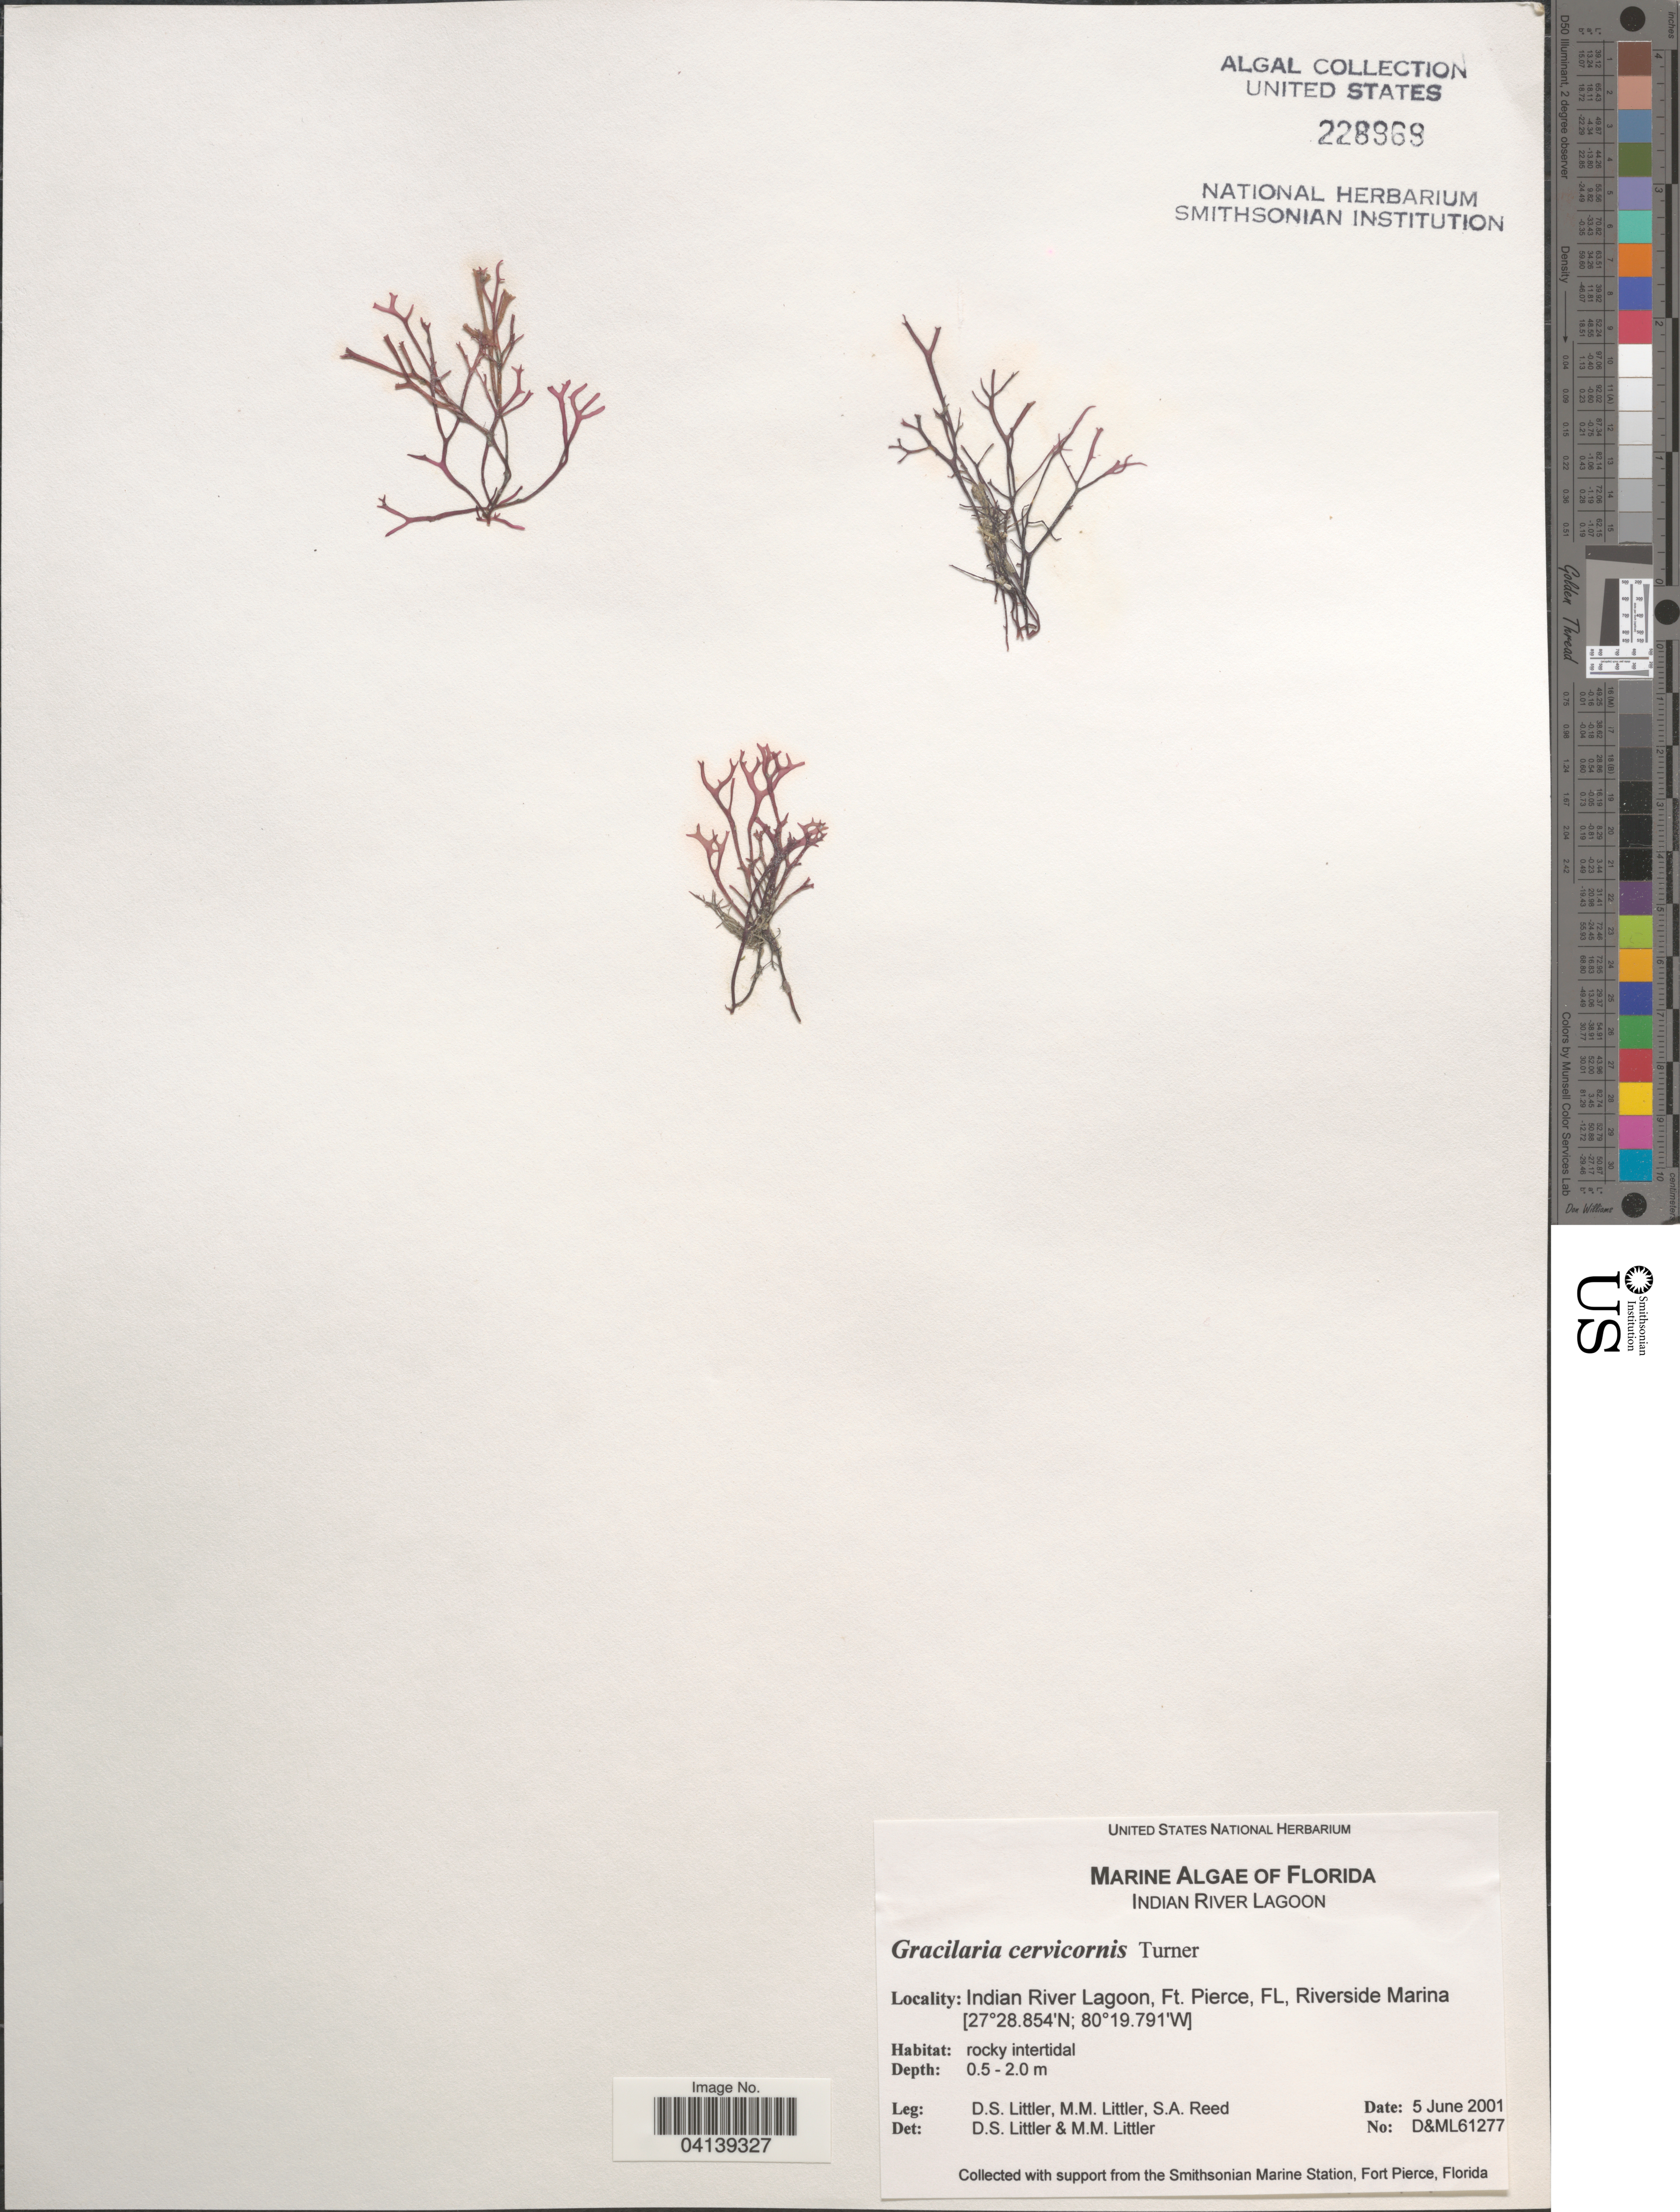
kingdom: Plantae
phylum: Rhodophyta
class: Florideophyceae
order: Gracilariales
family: Gracilariaceae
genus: Gracilaria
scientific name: Gracilaria cervicornis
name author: (Turner) J. Agardh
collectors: D. S. Littler & S. Reed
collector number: D&ML61277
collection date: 2001-06-05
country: United States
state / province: Florida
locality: Indian River Lagoon, Ft. Pierce, Riverside Marina.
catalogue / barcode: US 228969